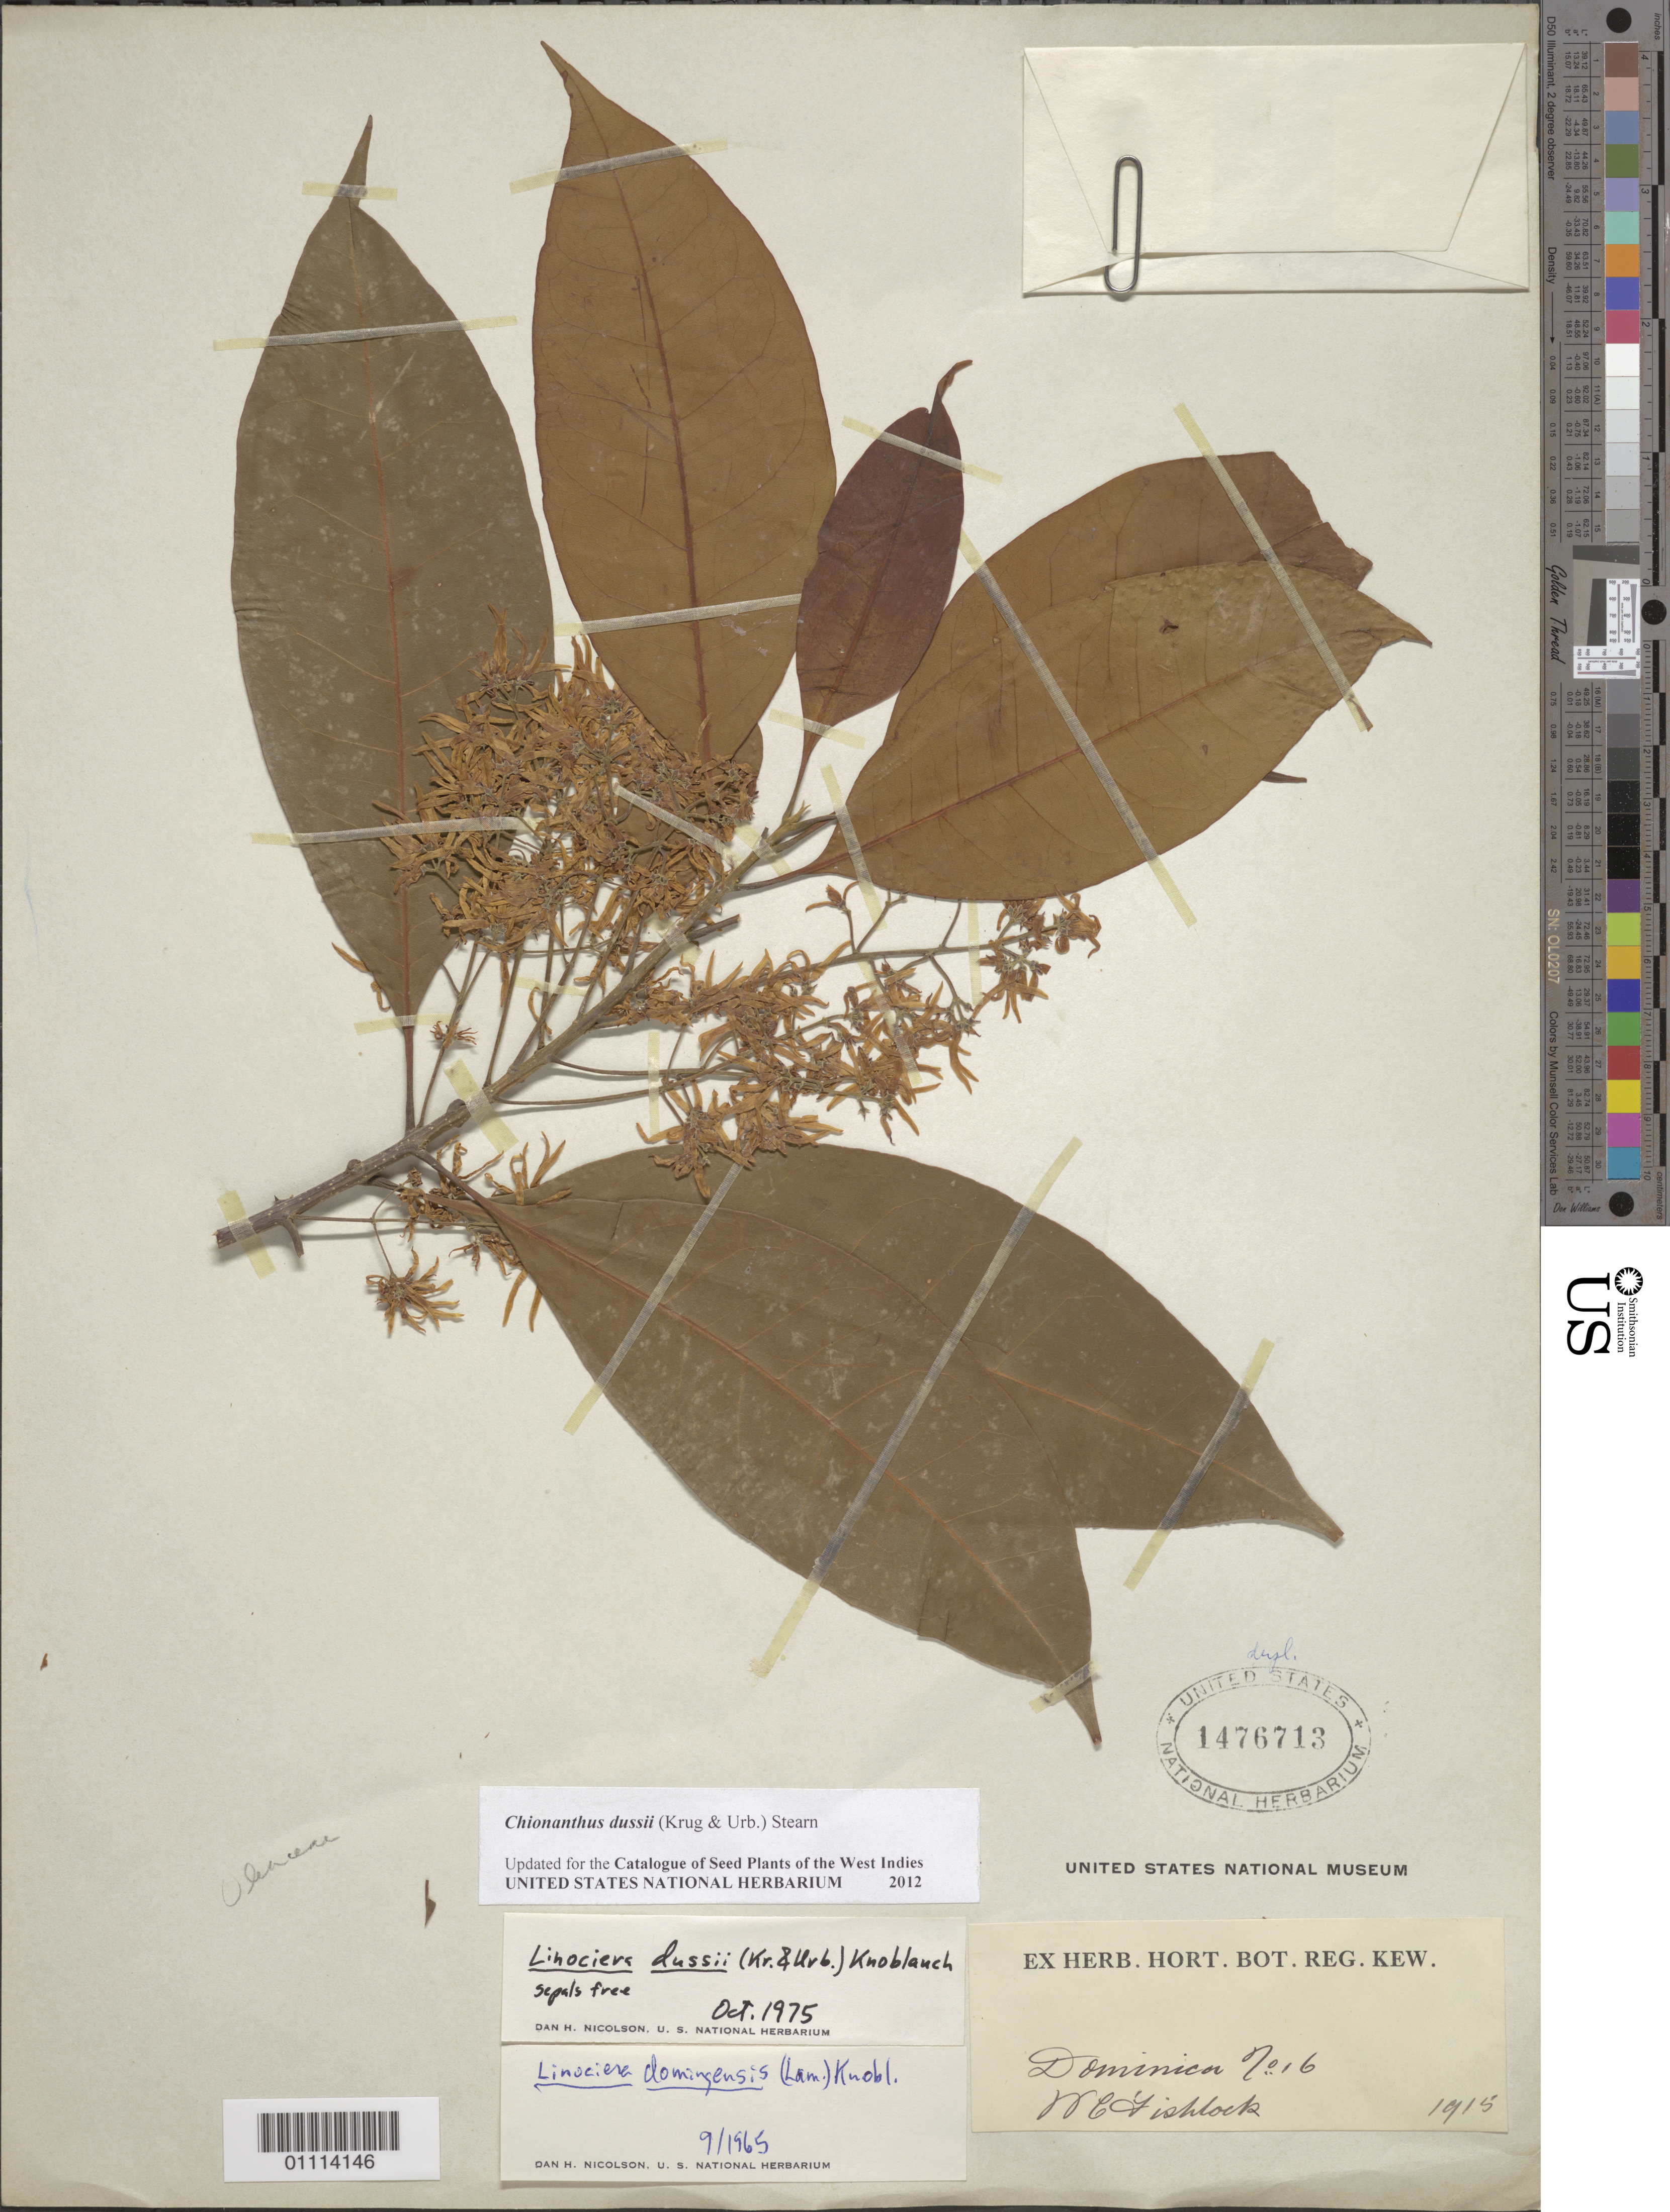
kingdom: Plantae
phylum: Tracheophyta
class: Magnoliopsida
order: Lamiales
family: Oleaceae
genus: Linociera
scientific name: Linociera dussii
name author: (Krug & Urb.) Knobl.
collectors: W. Fishlock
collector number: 16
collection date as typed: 1915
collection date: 1915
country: Dominica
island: Dominica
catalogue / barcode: US 1476713